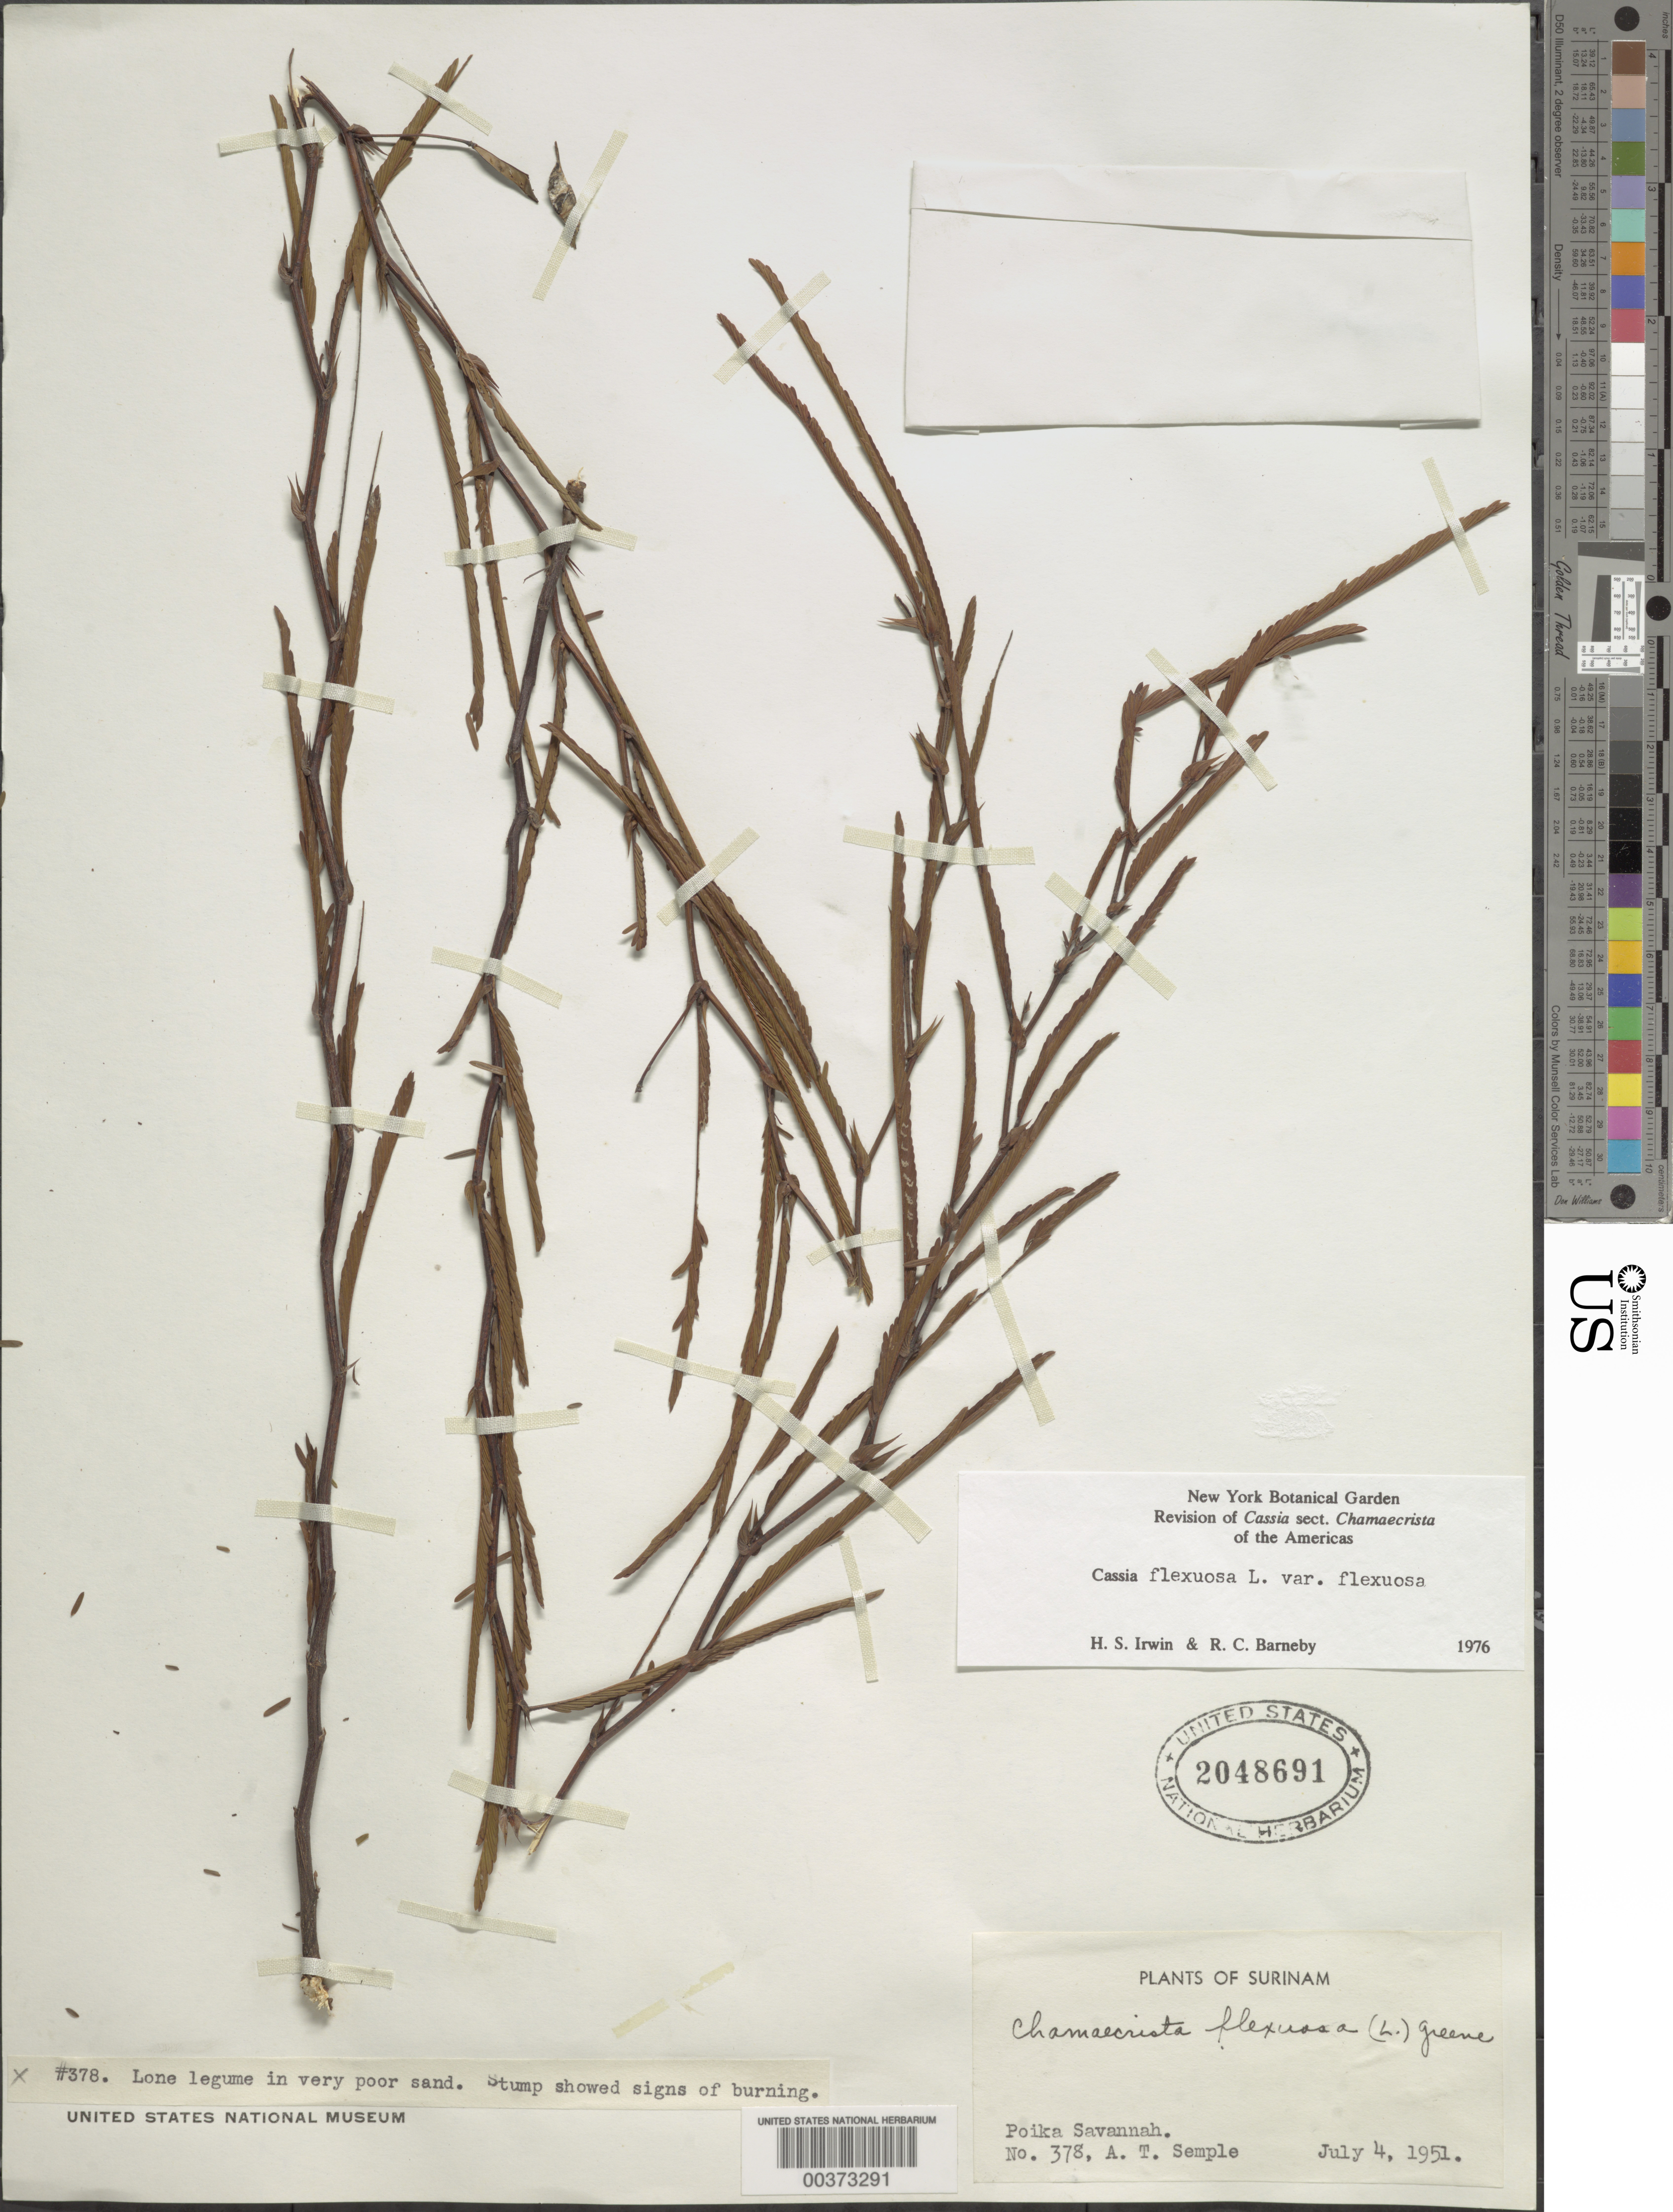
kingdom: Plantae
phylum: Tracheophyta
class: Magnoliopsida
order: Fabales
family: Fabaceae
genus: Chamaecrista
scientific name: Chamaecrista flexuosa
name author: (L.) Greene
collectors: A. Semple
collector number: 378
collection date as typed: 04 Jul 1951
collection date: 1951-07-04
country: Suriname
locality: Poika savannah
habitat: In very poor sand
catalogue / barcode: US 2048691